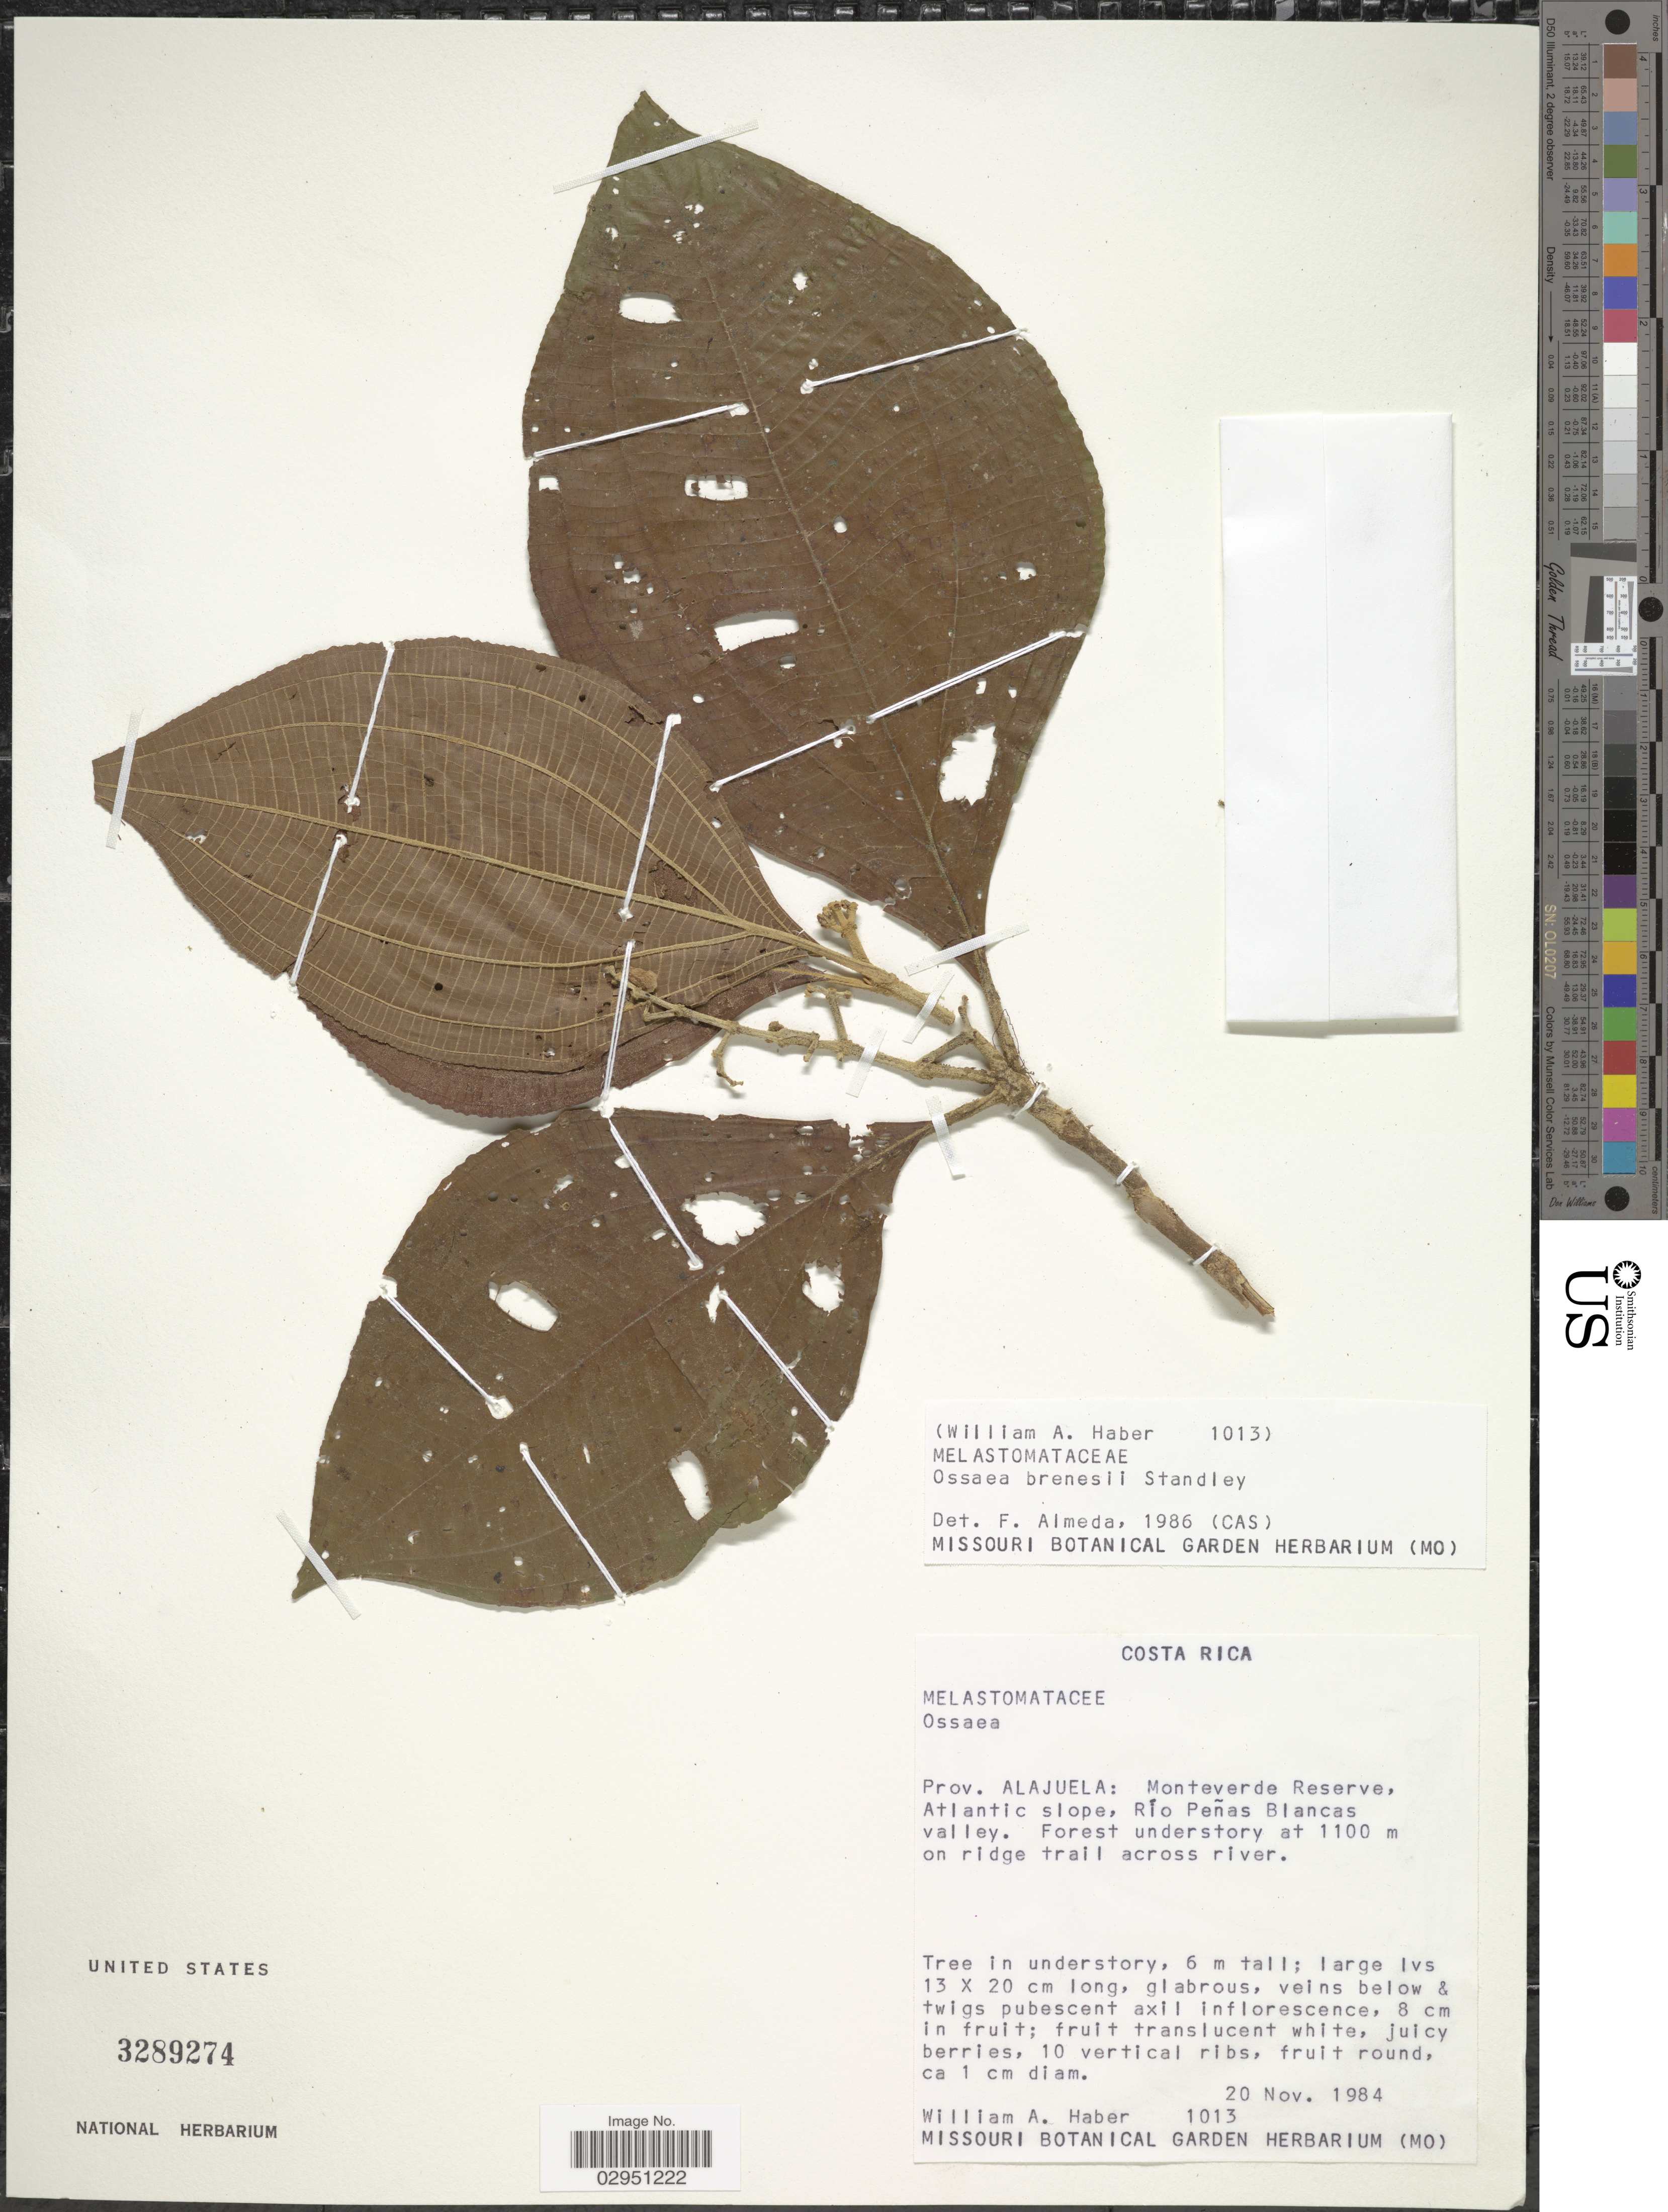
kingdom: Plantae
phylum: Tracheophyta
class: Magnoliopsida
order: Myrtales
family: Melastomataceae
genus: Ossaea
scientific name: Ossaea brenesii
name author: Standl.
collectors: W. A. Haber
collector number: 1013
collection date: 1984-11-20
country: Costa Rica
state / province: Alajuela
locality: Monteverde Reserve, Atlantic slope, Río Peñas Blancas valley. On ridge trail across river.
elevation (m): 1100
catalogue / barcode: US 3289274